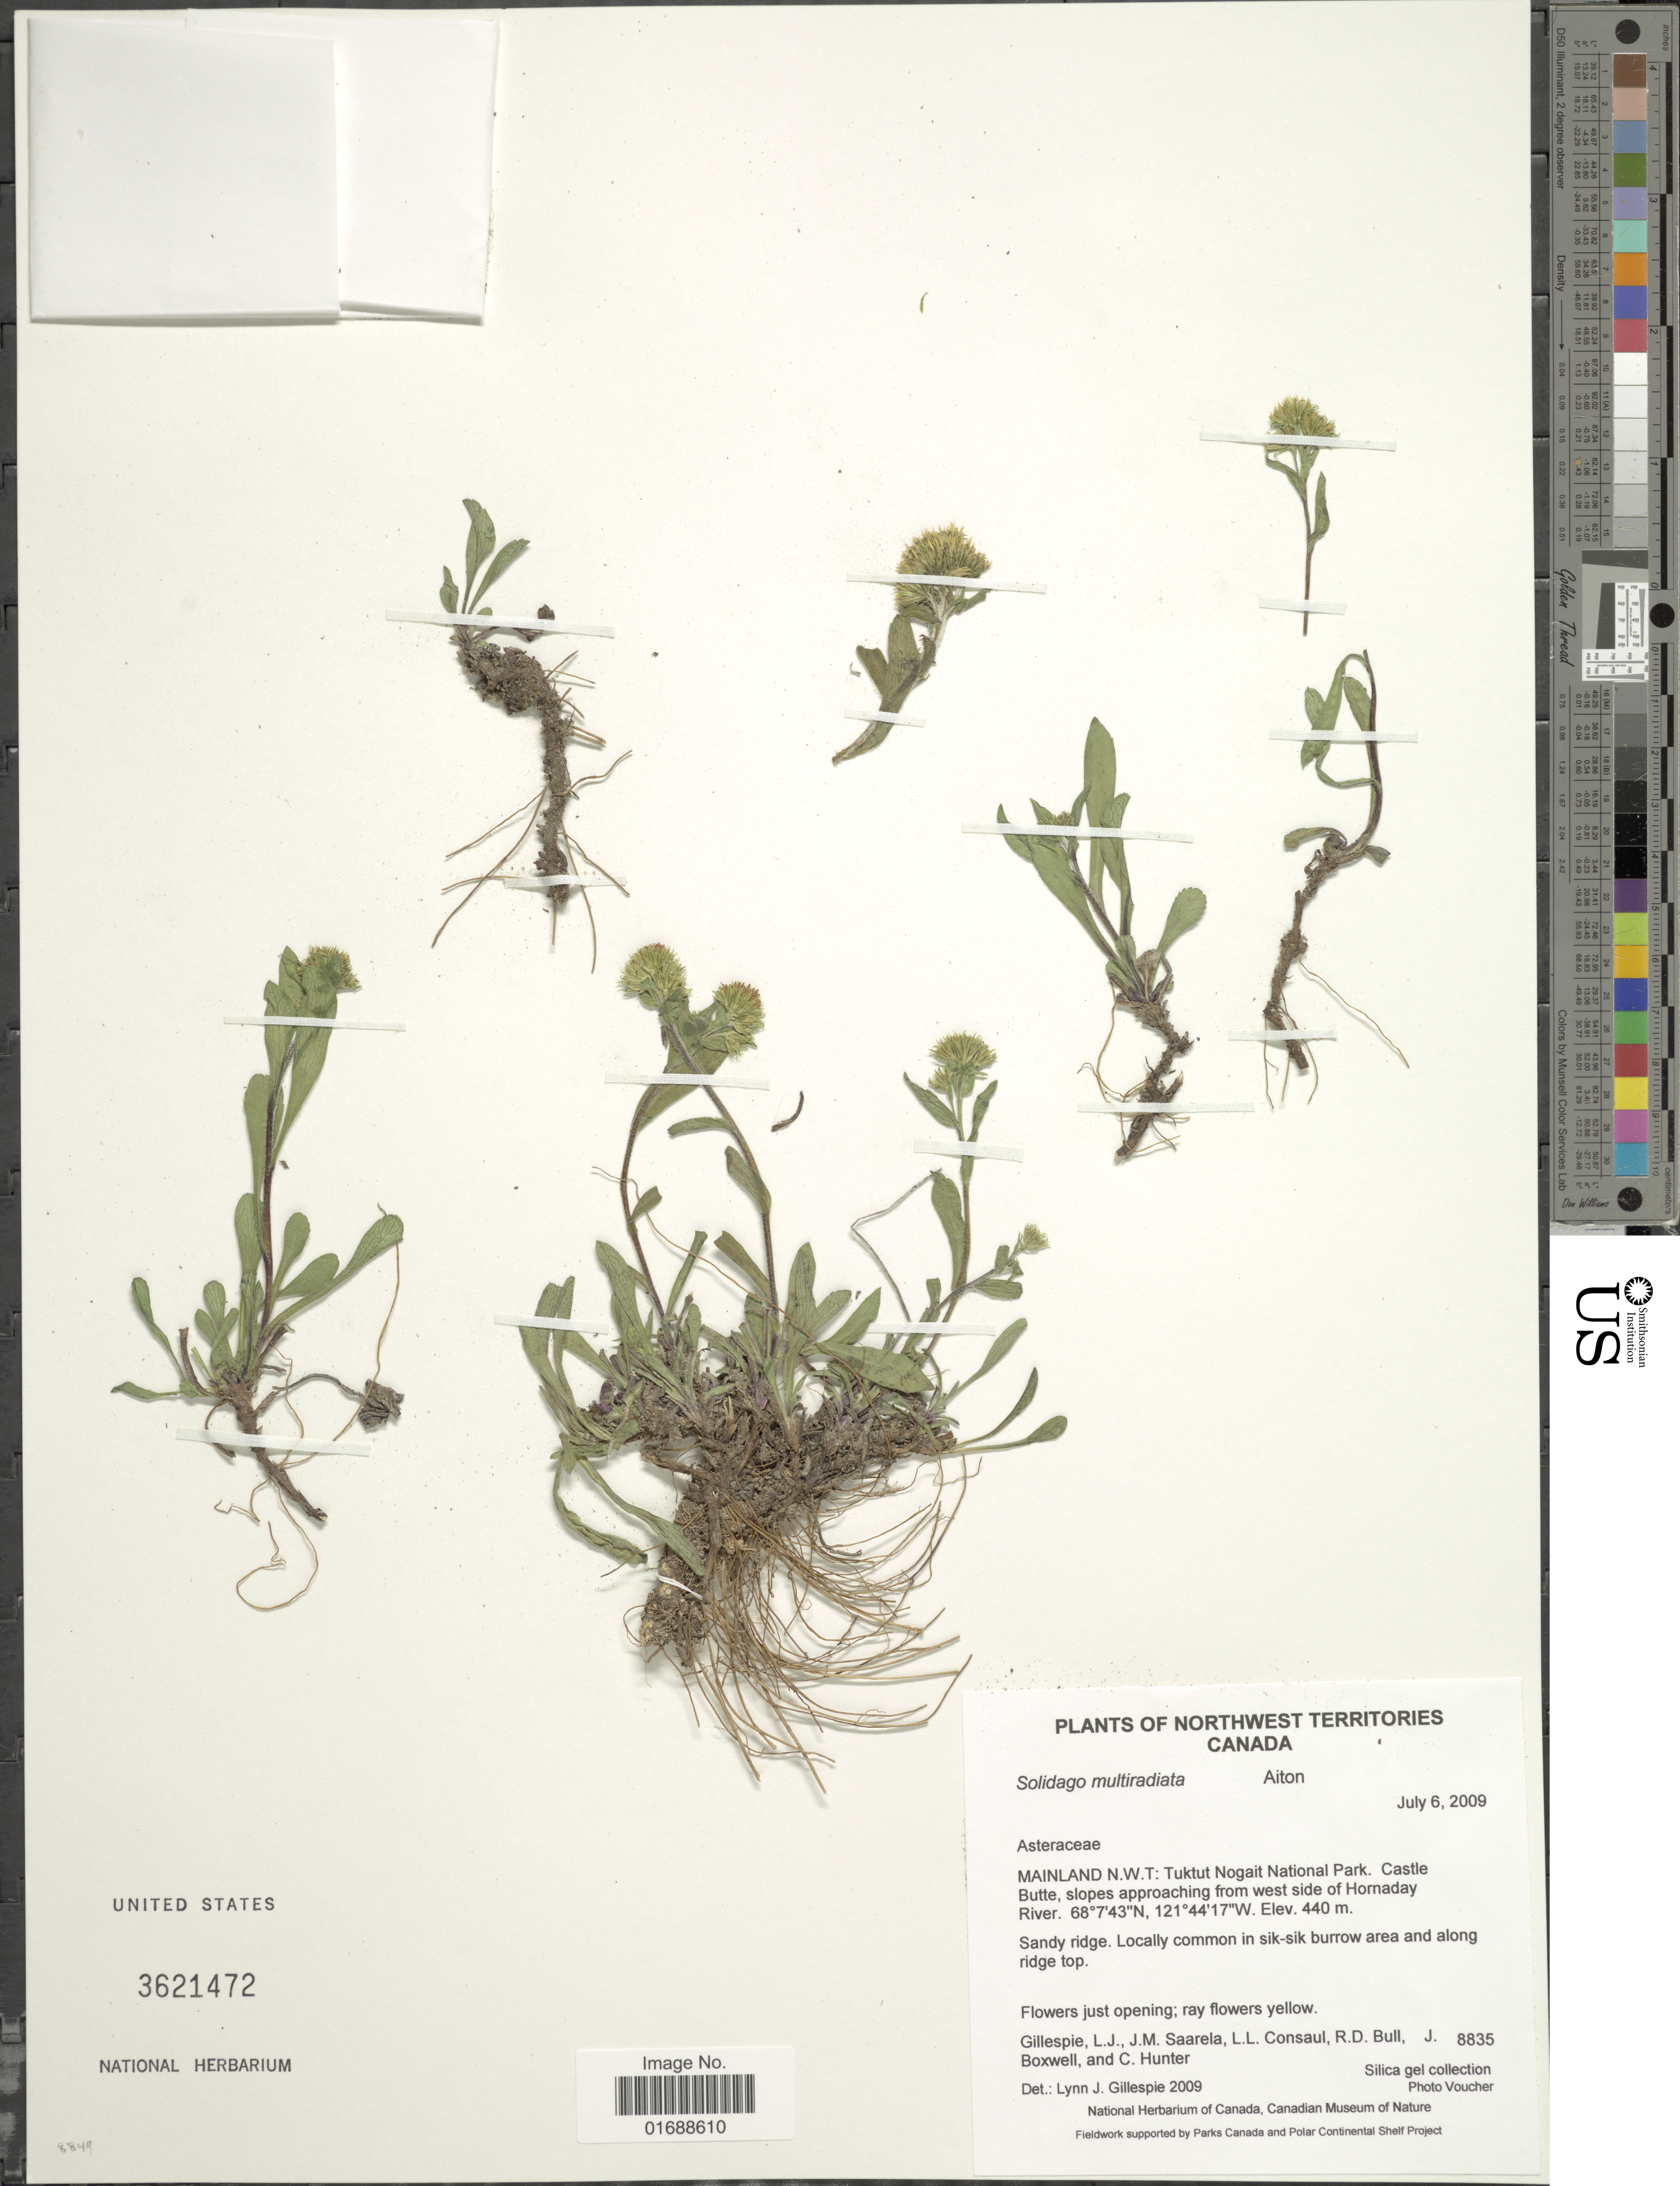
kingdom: Plantae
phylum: Tracheophyta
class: Magnoliopsida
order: Asterales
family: Asteraceae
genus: Solidago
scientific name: Solidago multiradiata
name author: Aiton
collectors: L. Gillespie, J. Saarela, L. Consaul, R. Bull & et al.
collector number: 8835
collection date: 2009-07-06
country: Canada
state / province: Northwest Territories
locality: Mainland N.W.T.: Tuktut Nogait National Park. Castle Butte, slopes approaching from west side of Hornaday River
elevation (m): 440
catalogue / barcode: US 3621472